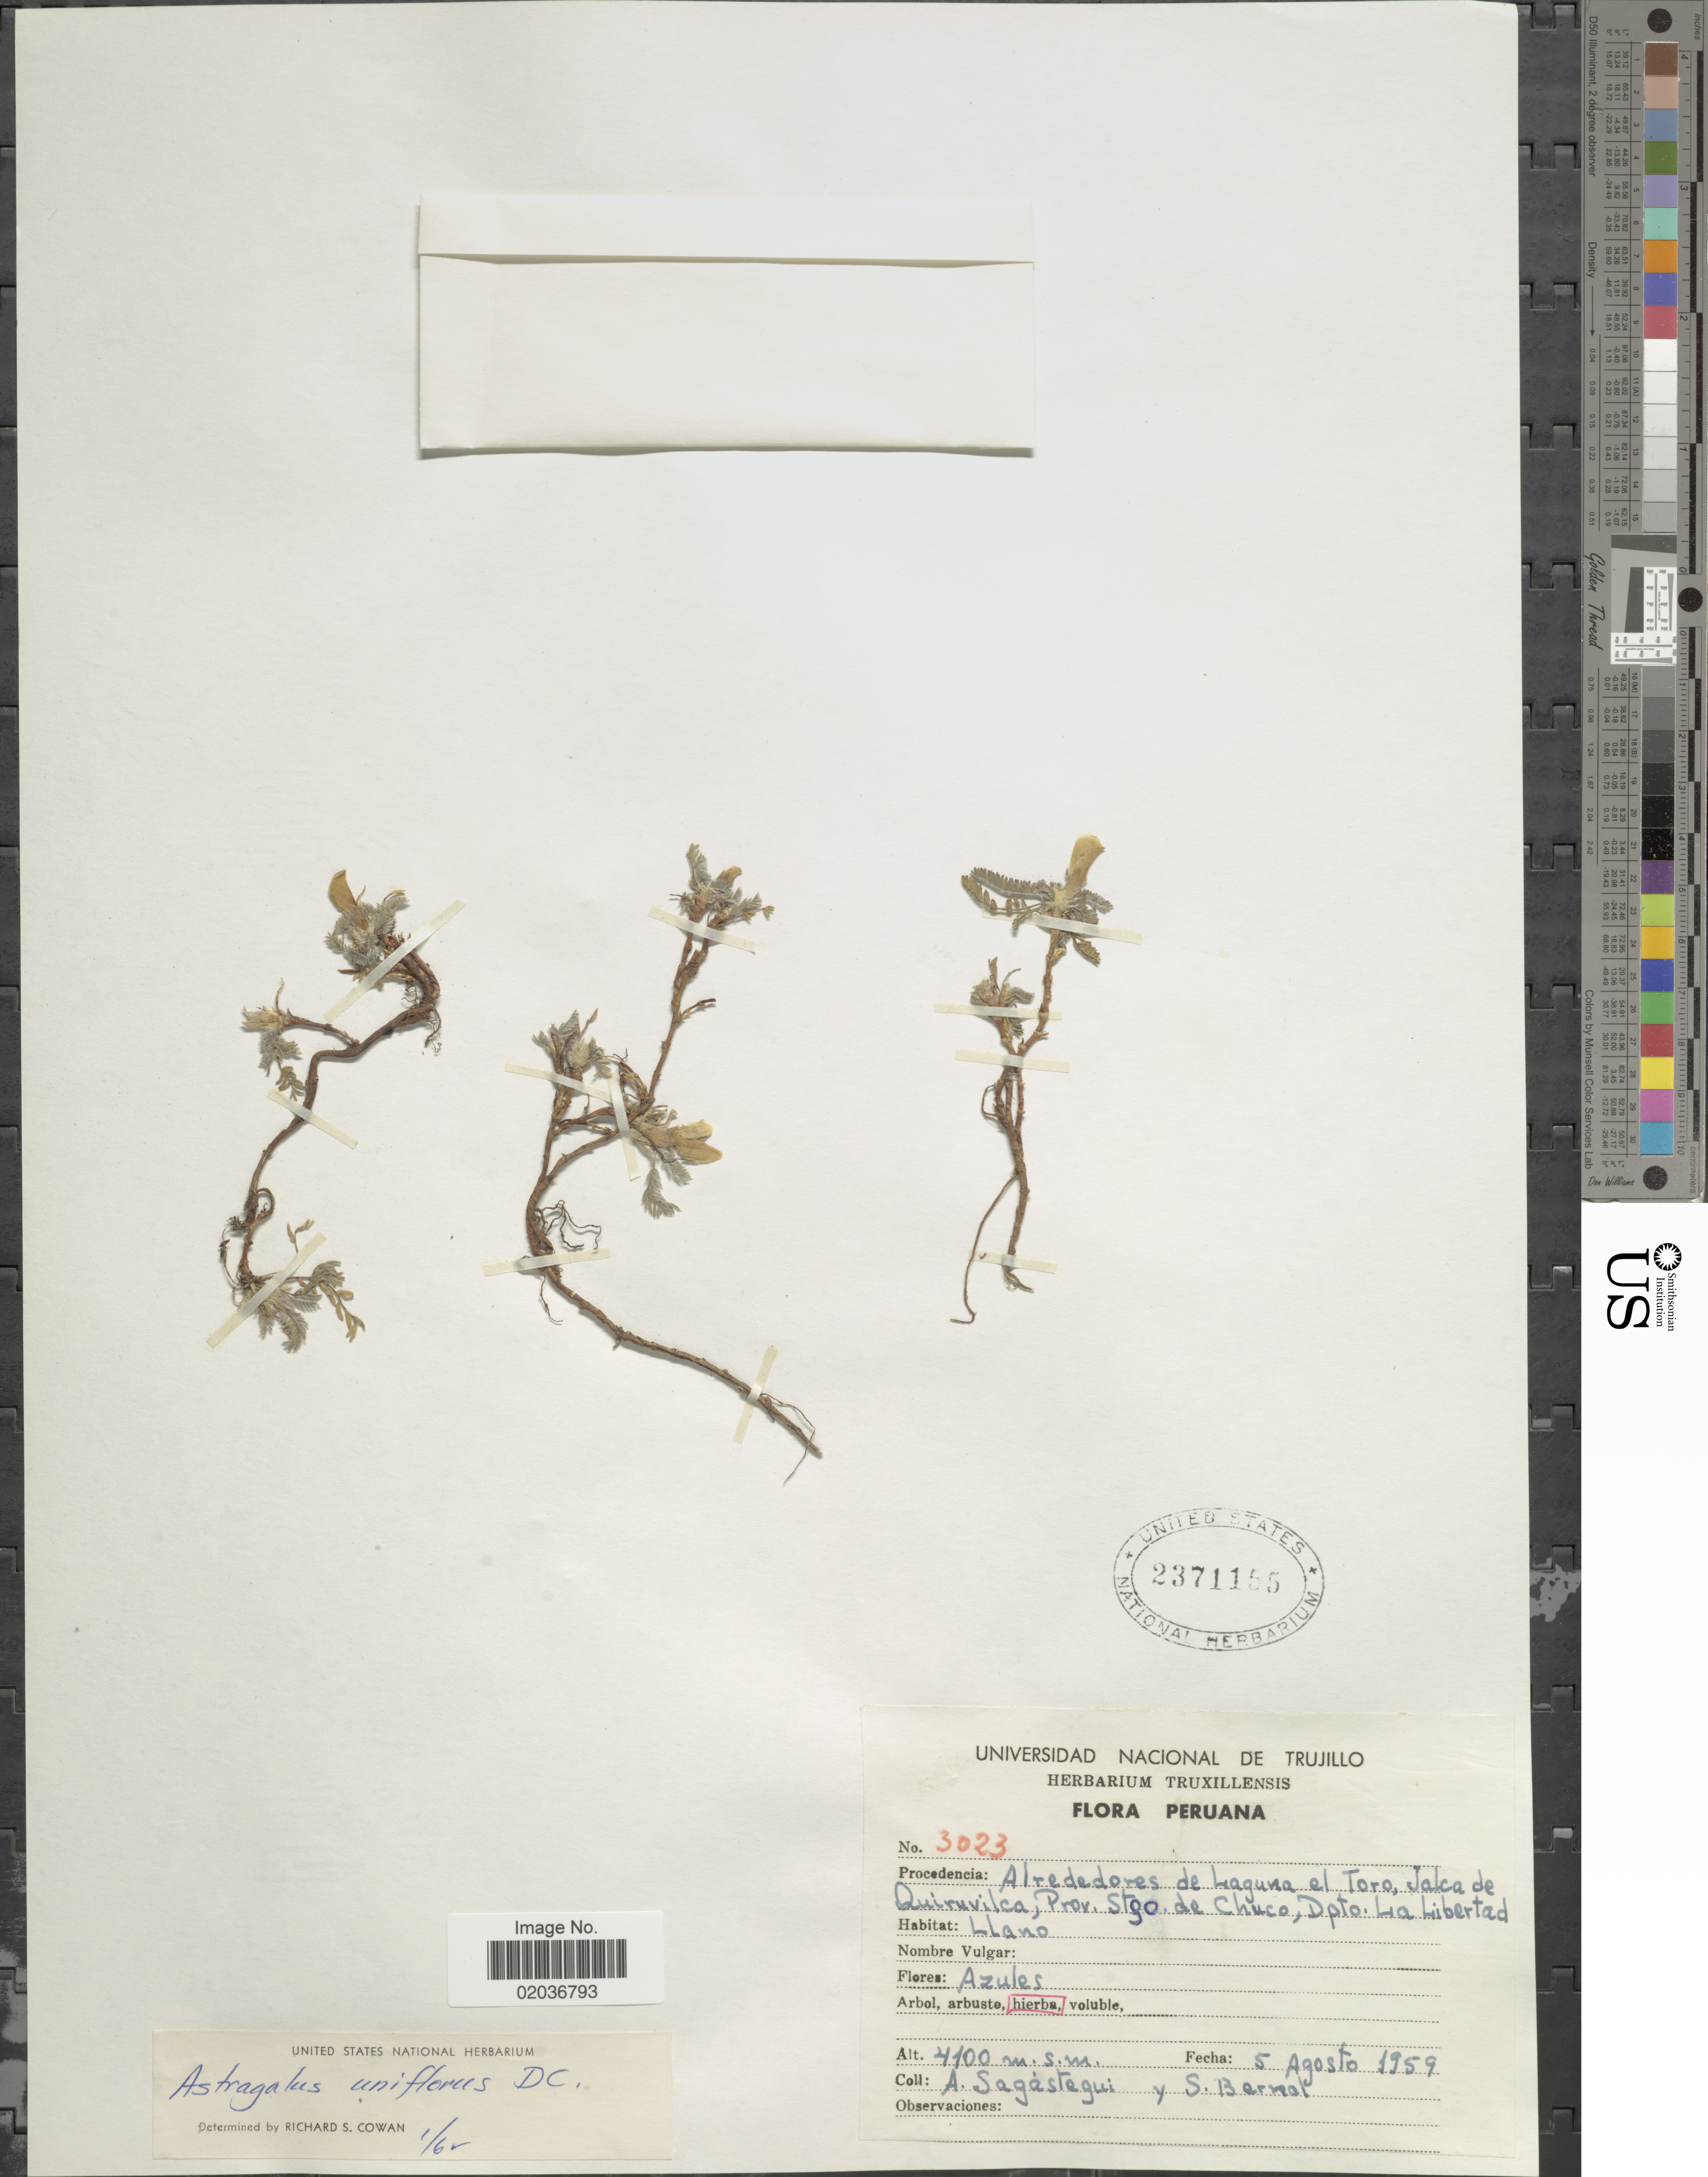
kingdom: Plantae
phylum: Tracheophyta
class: Magnoliopsida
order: Fabales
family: Fabaceae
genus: Astragalus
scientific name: Astragalus uniflorus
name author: DC.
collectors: A. Sagástequi & S. Bernal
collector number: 3023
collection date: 1959-08-05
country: Peru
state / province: La Libertad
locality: Alrededores de Laguna el Toro, Jalca de Quiruvilca, Prov. Stgo de Chuco, Dpto La Libertad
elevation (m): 4100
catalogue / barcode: US 2371155